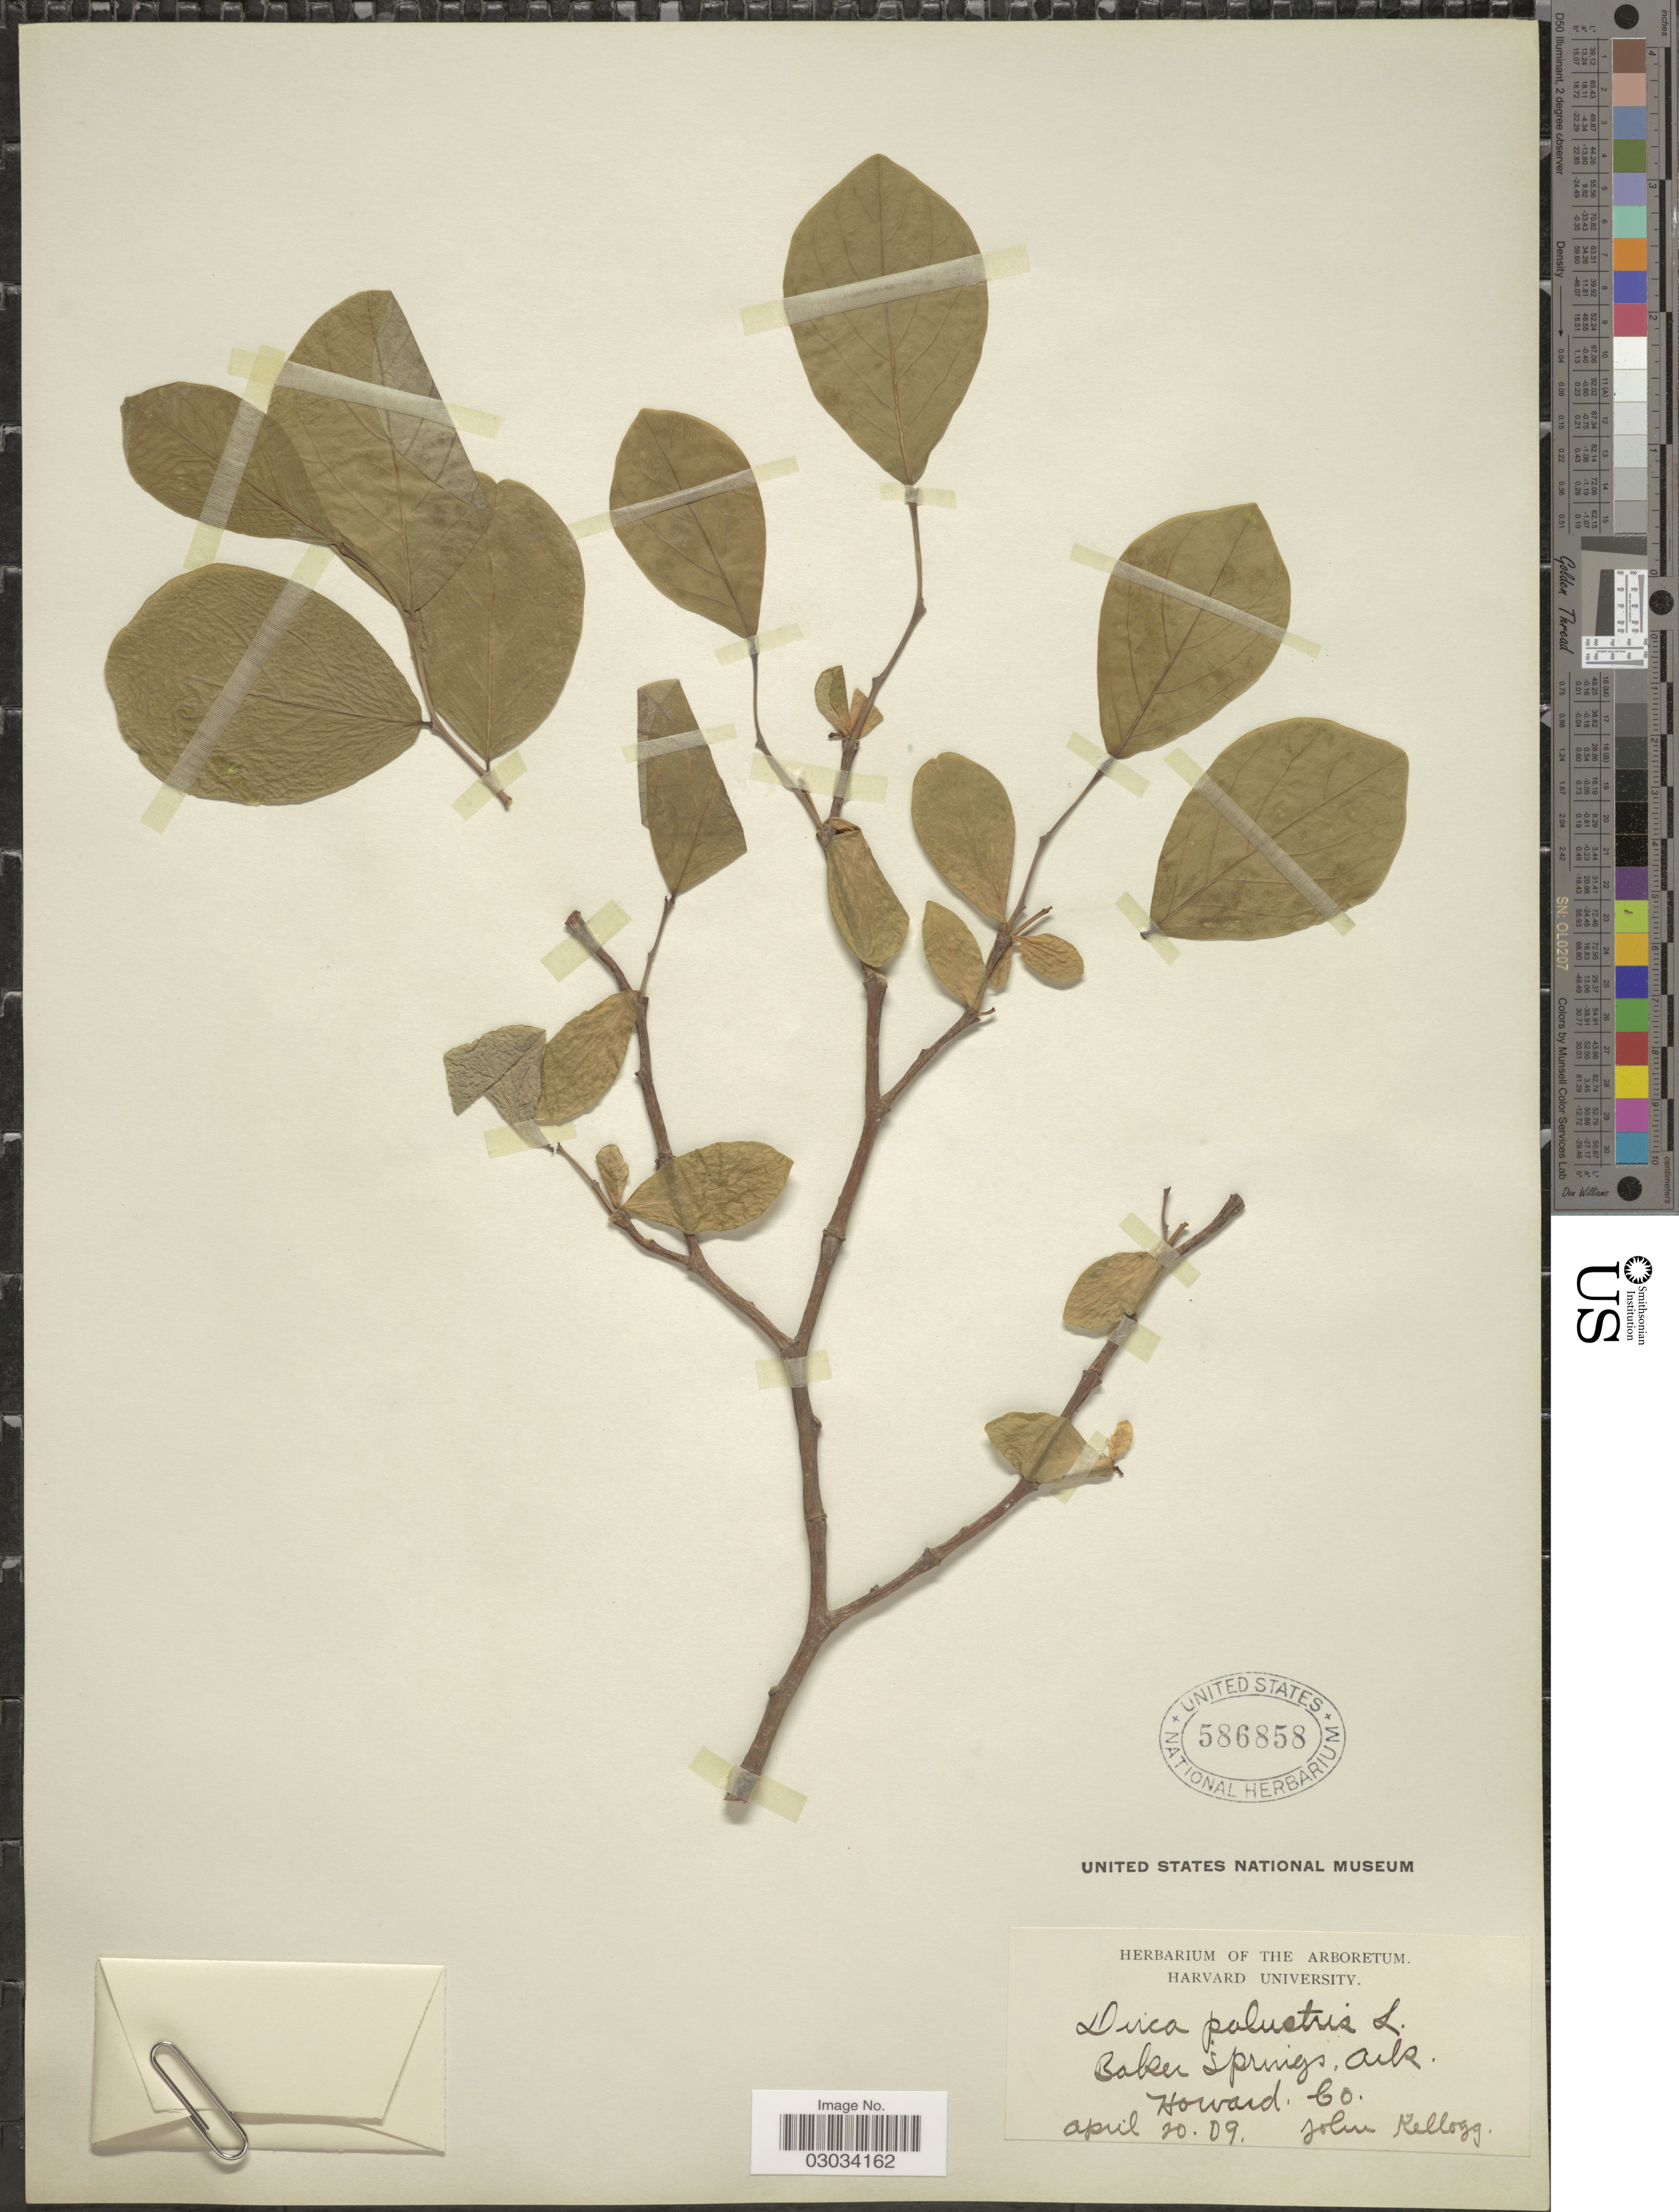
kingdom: Plantae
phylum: Tracheophyta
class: Magnoliopsida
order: Malvales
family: Thymelaeaceae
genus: Dirca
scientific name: Dirca palustris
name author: L.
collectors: J. H. Kellogg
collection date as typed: Transcribed d/m/y: 20/4/9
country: United States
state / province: Arkansas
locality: Baker Springs. Howard Co.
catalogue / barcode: US 586858